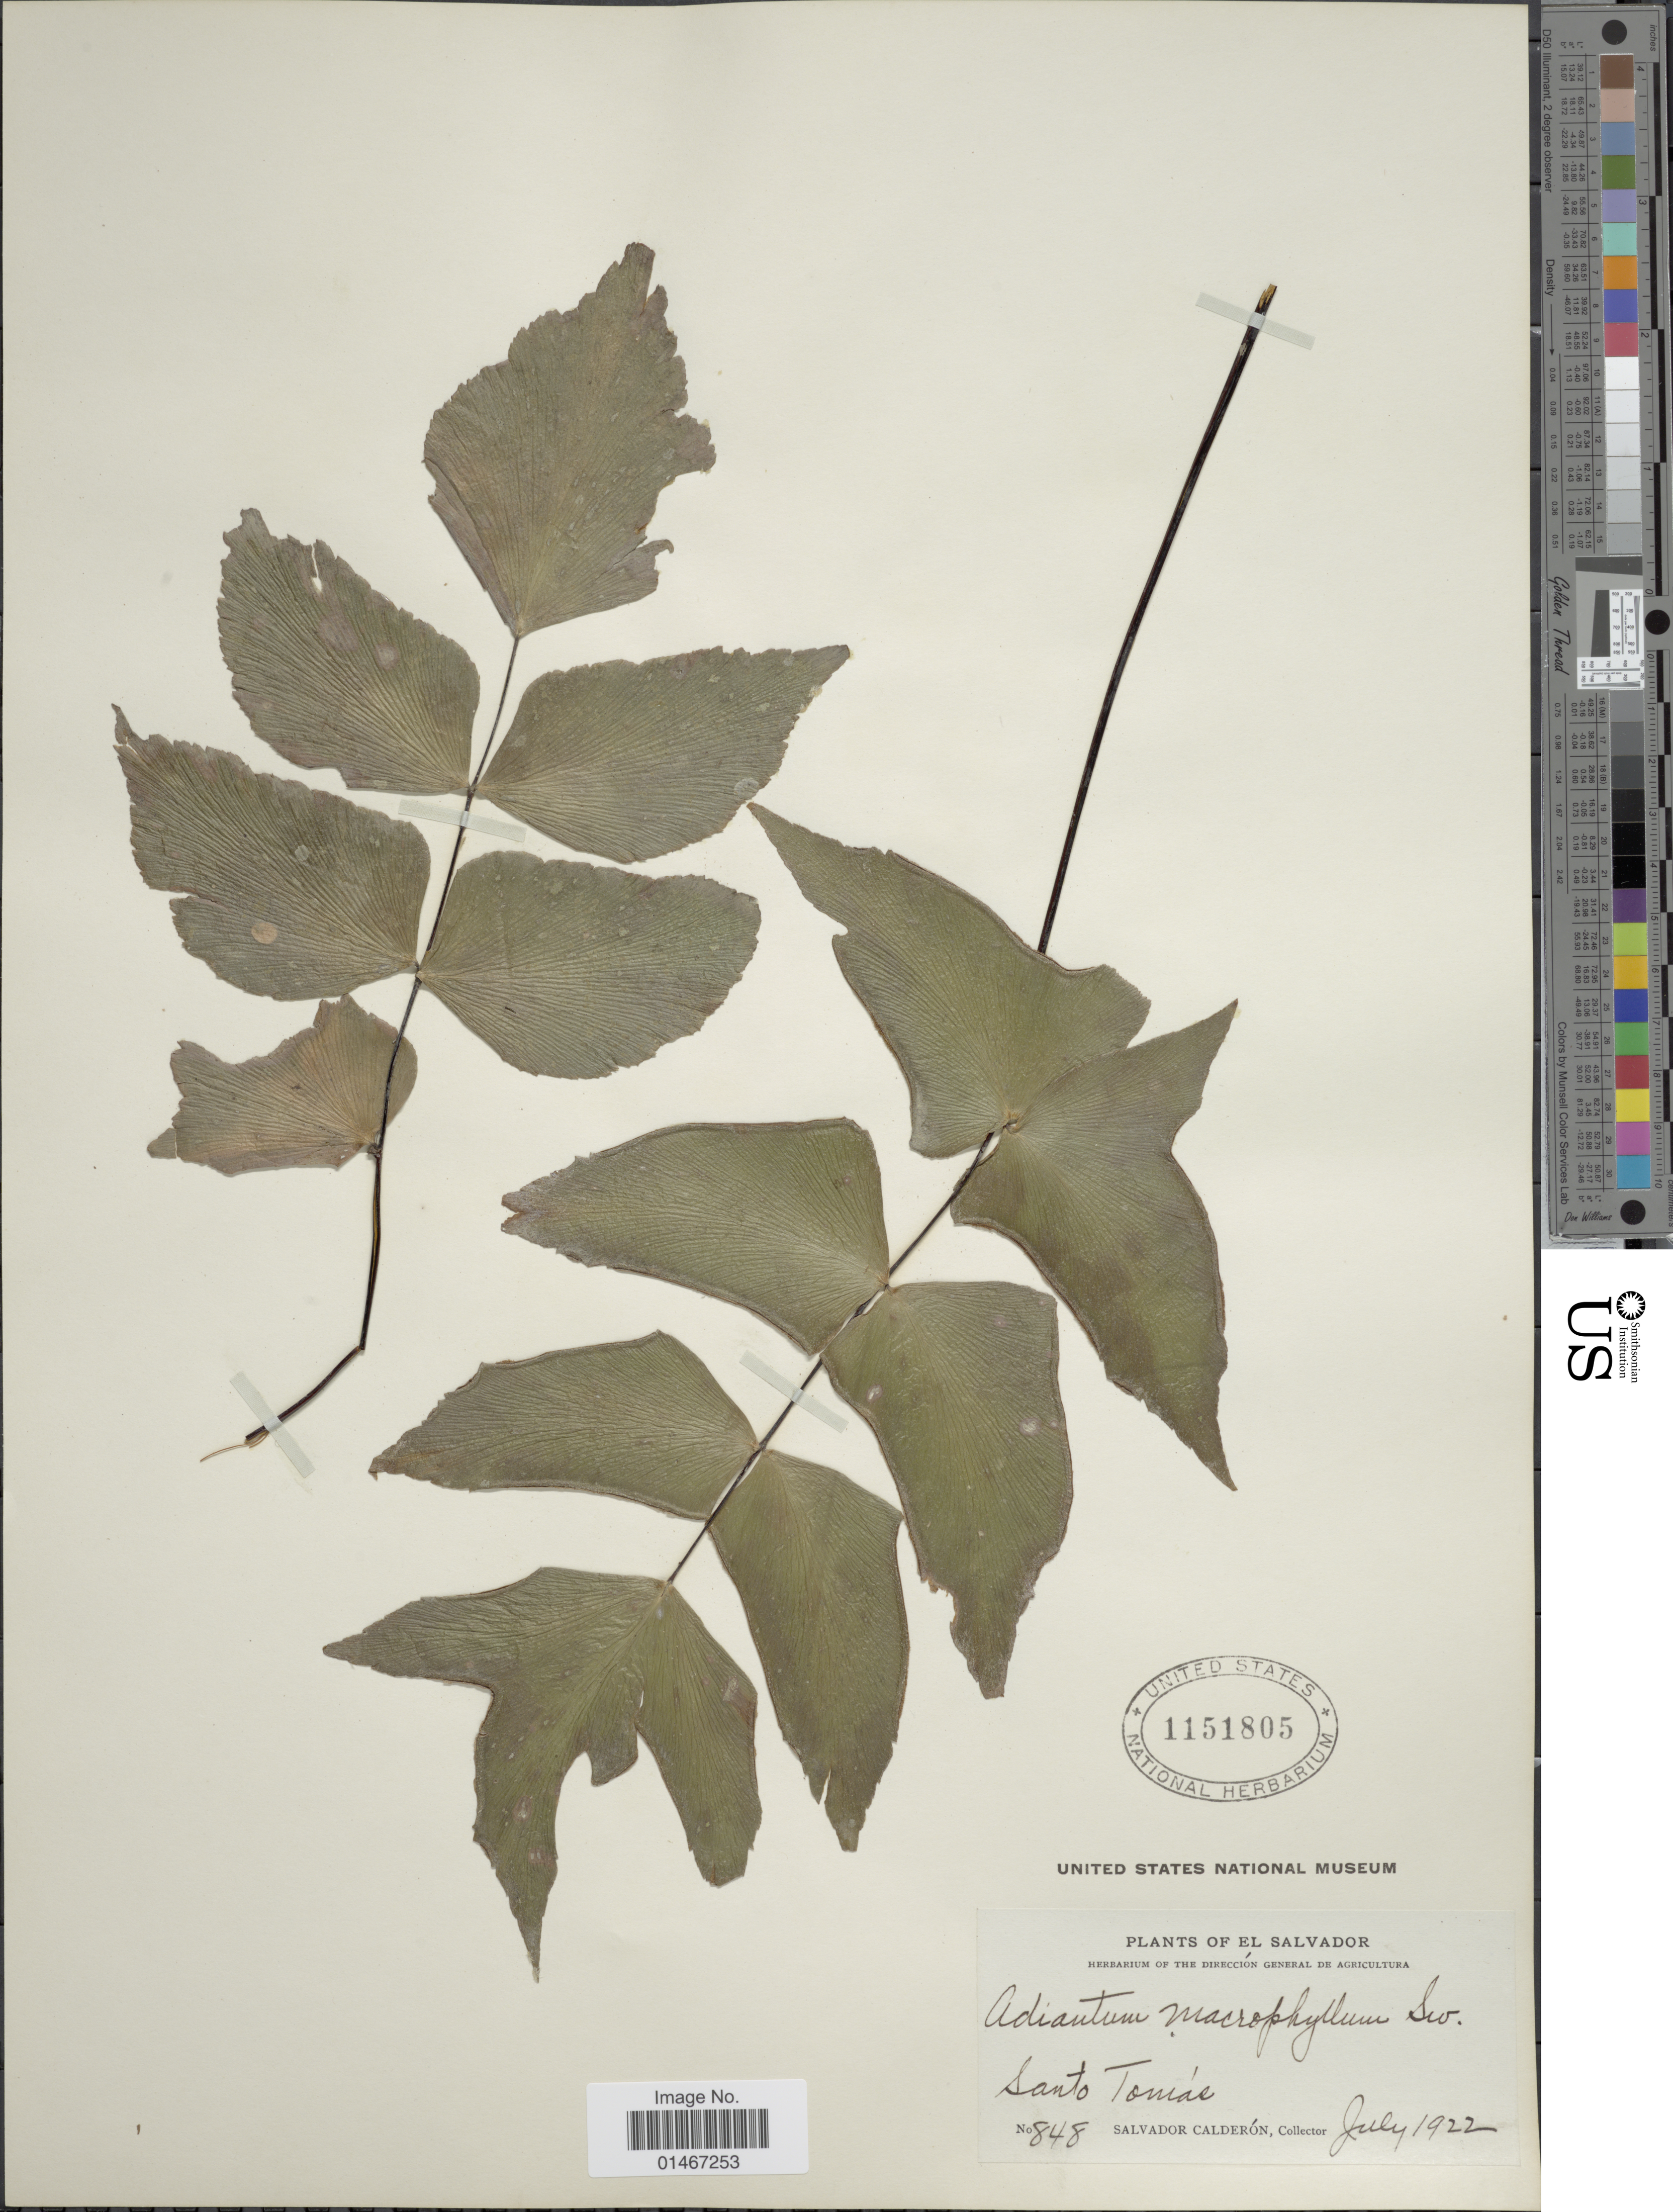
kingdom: Plantae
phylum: Tracheophyta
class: Polypodiopsida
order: Polypodiales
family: Pteridaceae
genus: Adiantum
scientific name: Adiantum macrophyllum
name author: Sw.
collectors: S. Calderón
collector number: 848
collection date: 1922-07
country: El Salvador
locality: Santo Tomas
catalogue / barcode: US 1151805